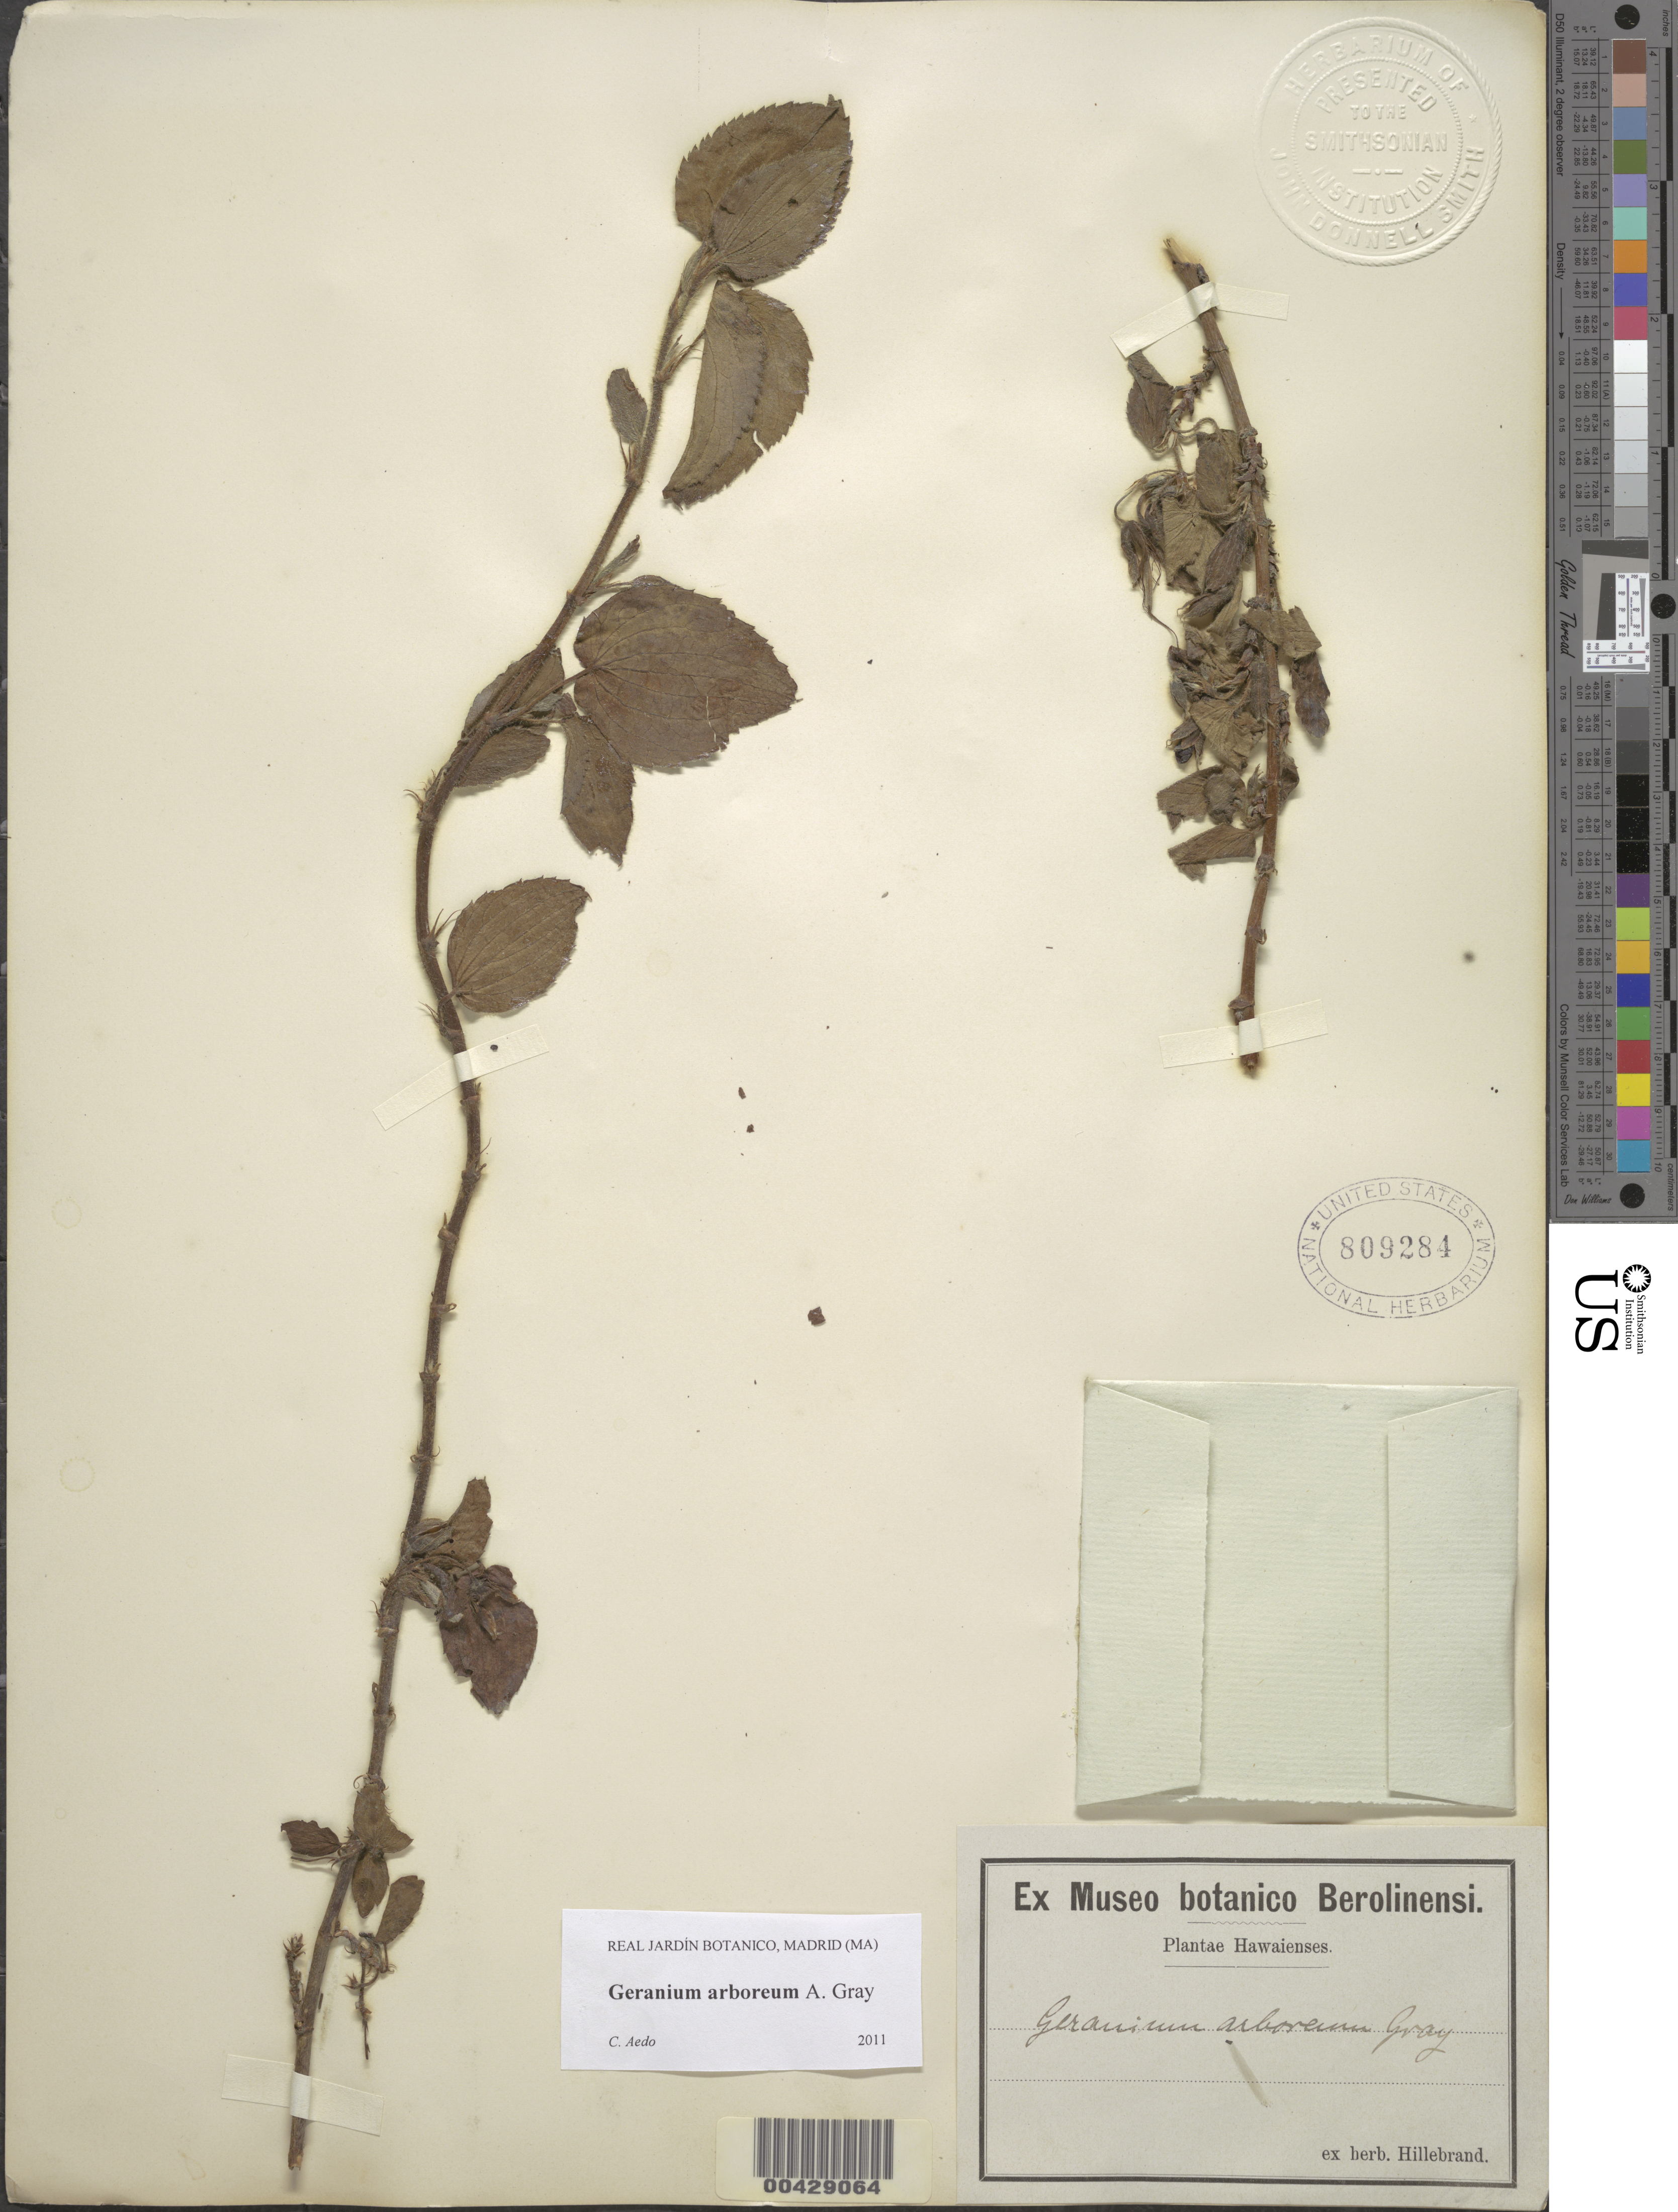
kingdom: Plantae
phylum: Tracheophyta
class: Magnoliopsida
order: Geraniales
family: Geraniaceae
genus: Geranium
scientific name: Geranium arboreum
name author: A. Gray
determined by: Aedo, C.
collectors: W. Hillebrand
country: United States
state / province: Hawaii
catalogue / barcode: US 809284